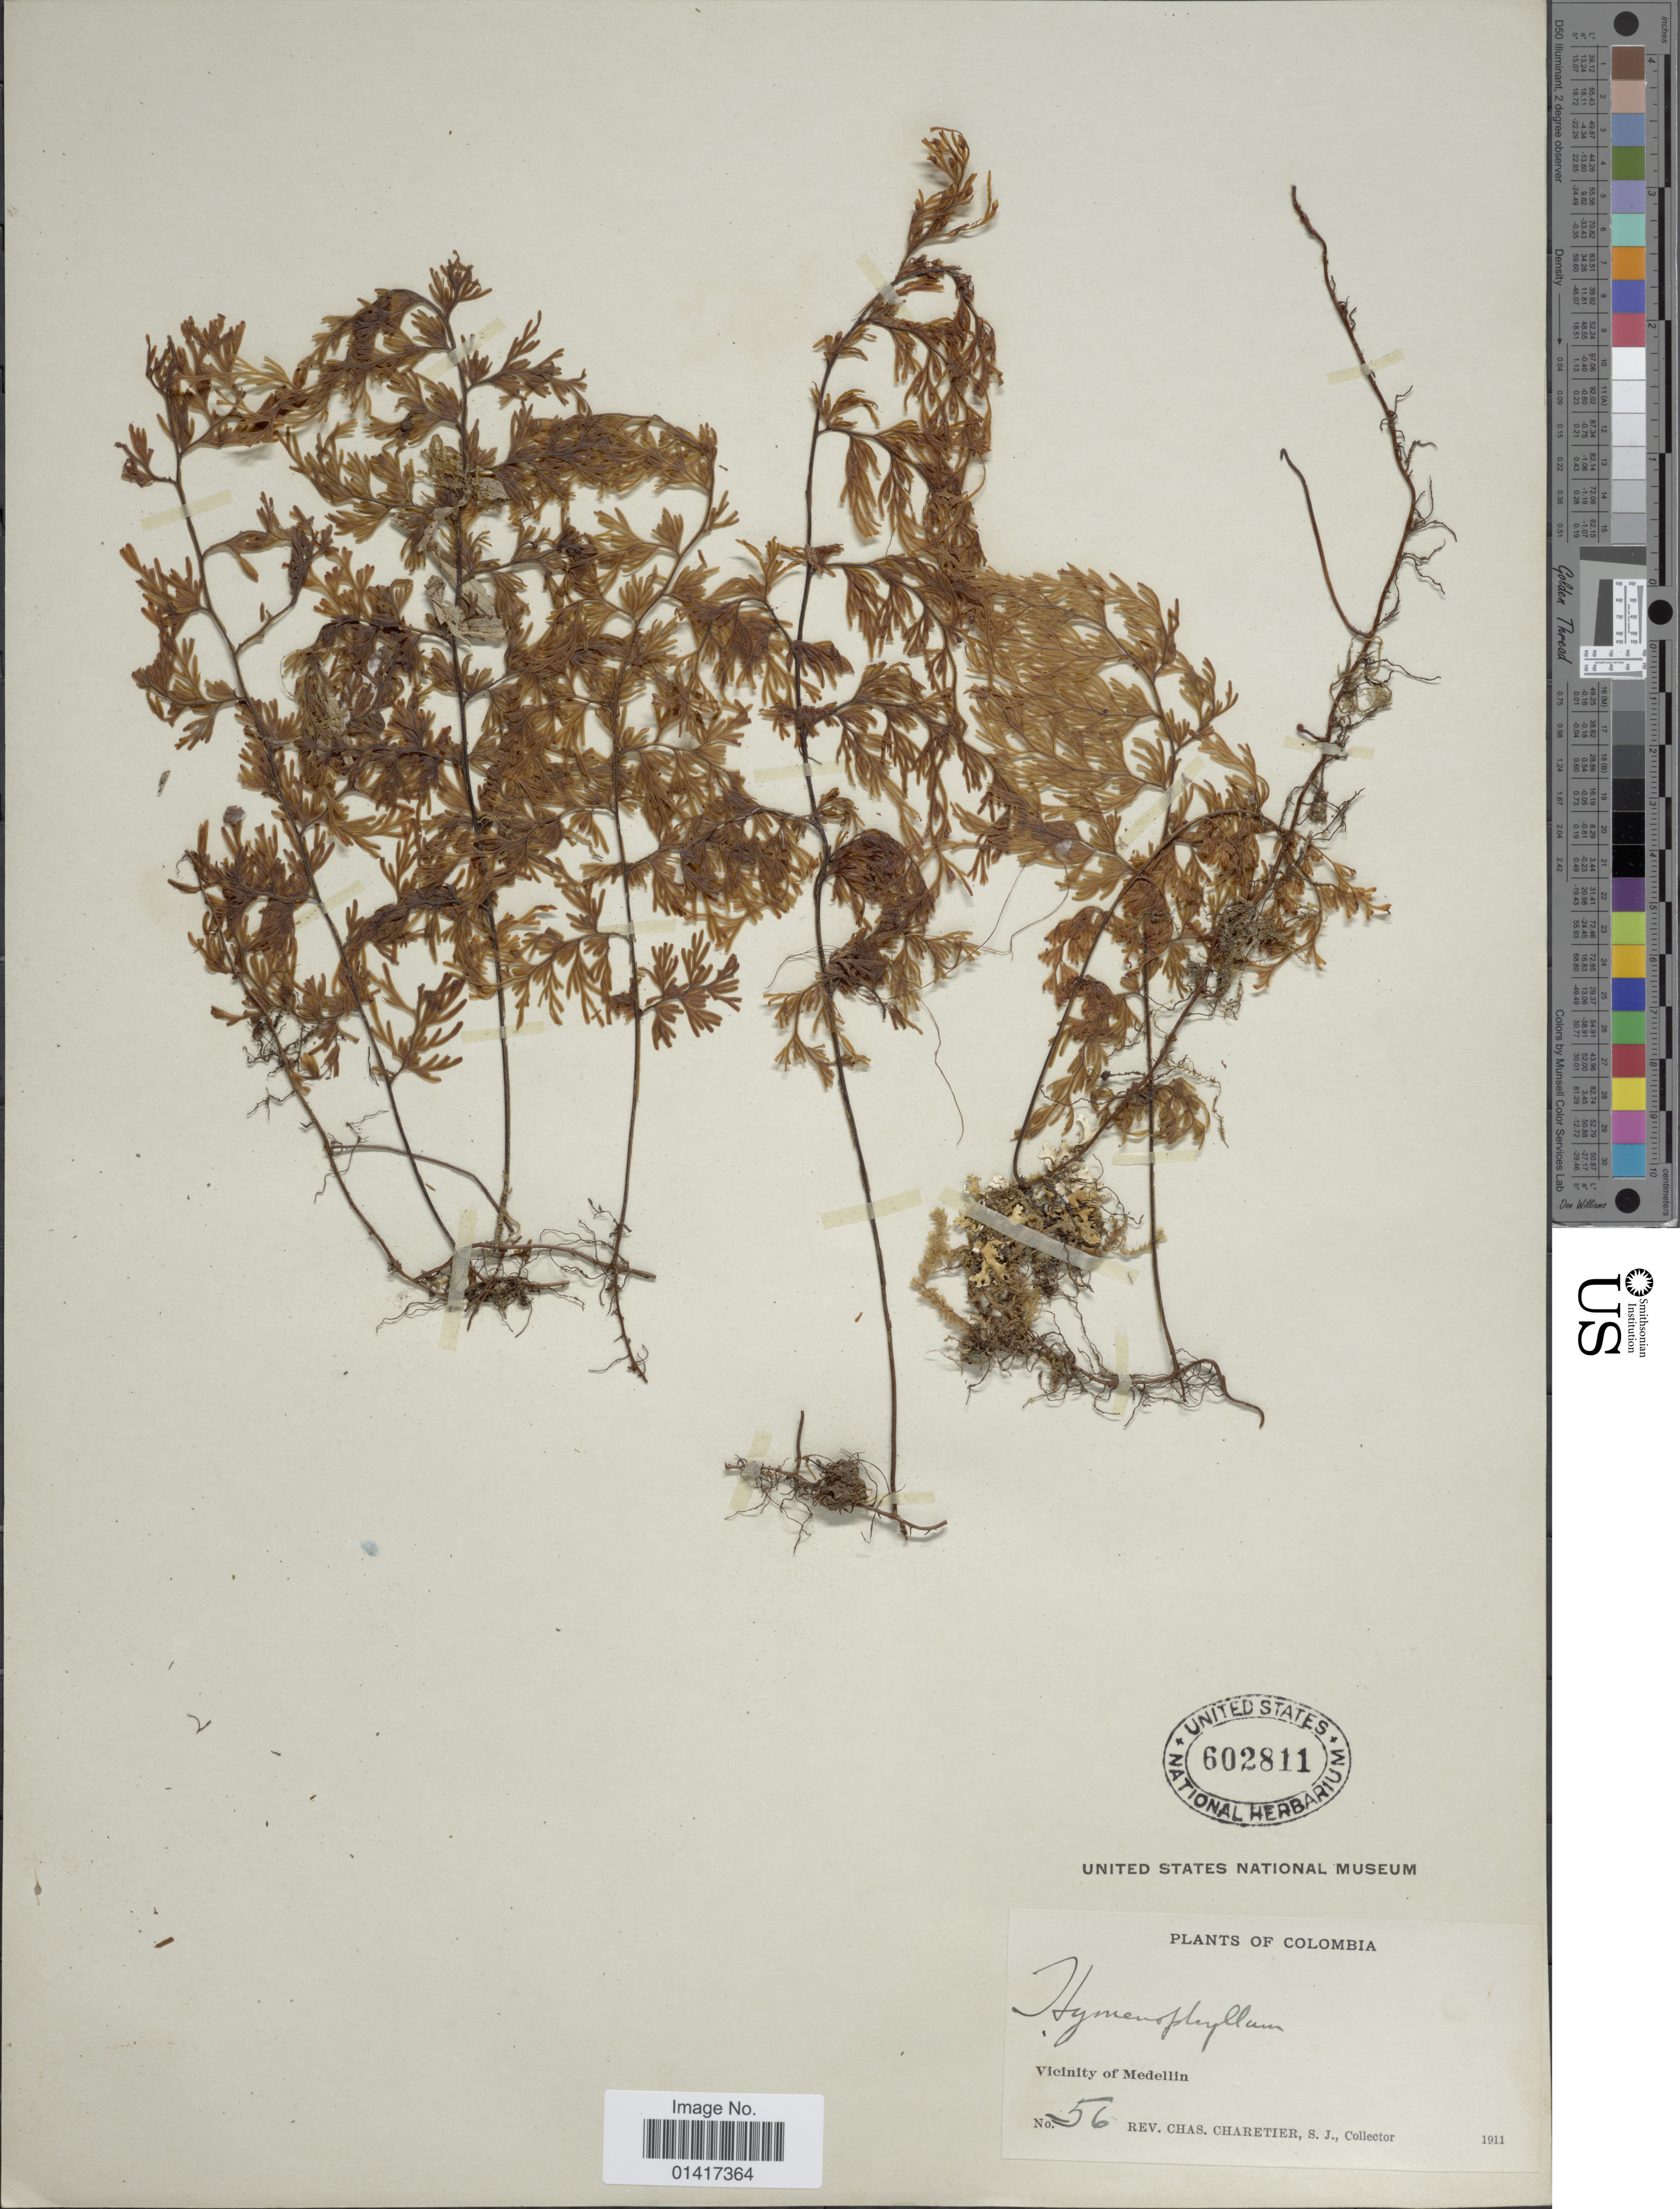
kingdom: Plantae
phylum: Tracheophyta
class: Polypodiopsida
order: Hymenophyllales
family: Hymenophyllaceae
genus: Hymenophyllum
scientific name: Hymenophyllum sp.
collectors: C. Charetier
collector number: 56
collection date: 1911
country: Colombia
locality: Vicinity of Medellin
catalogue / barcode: US 602811